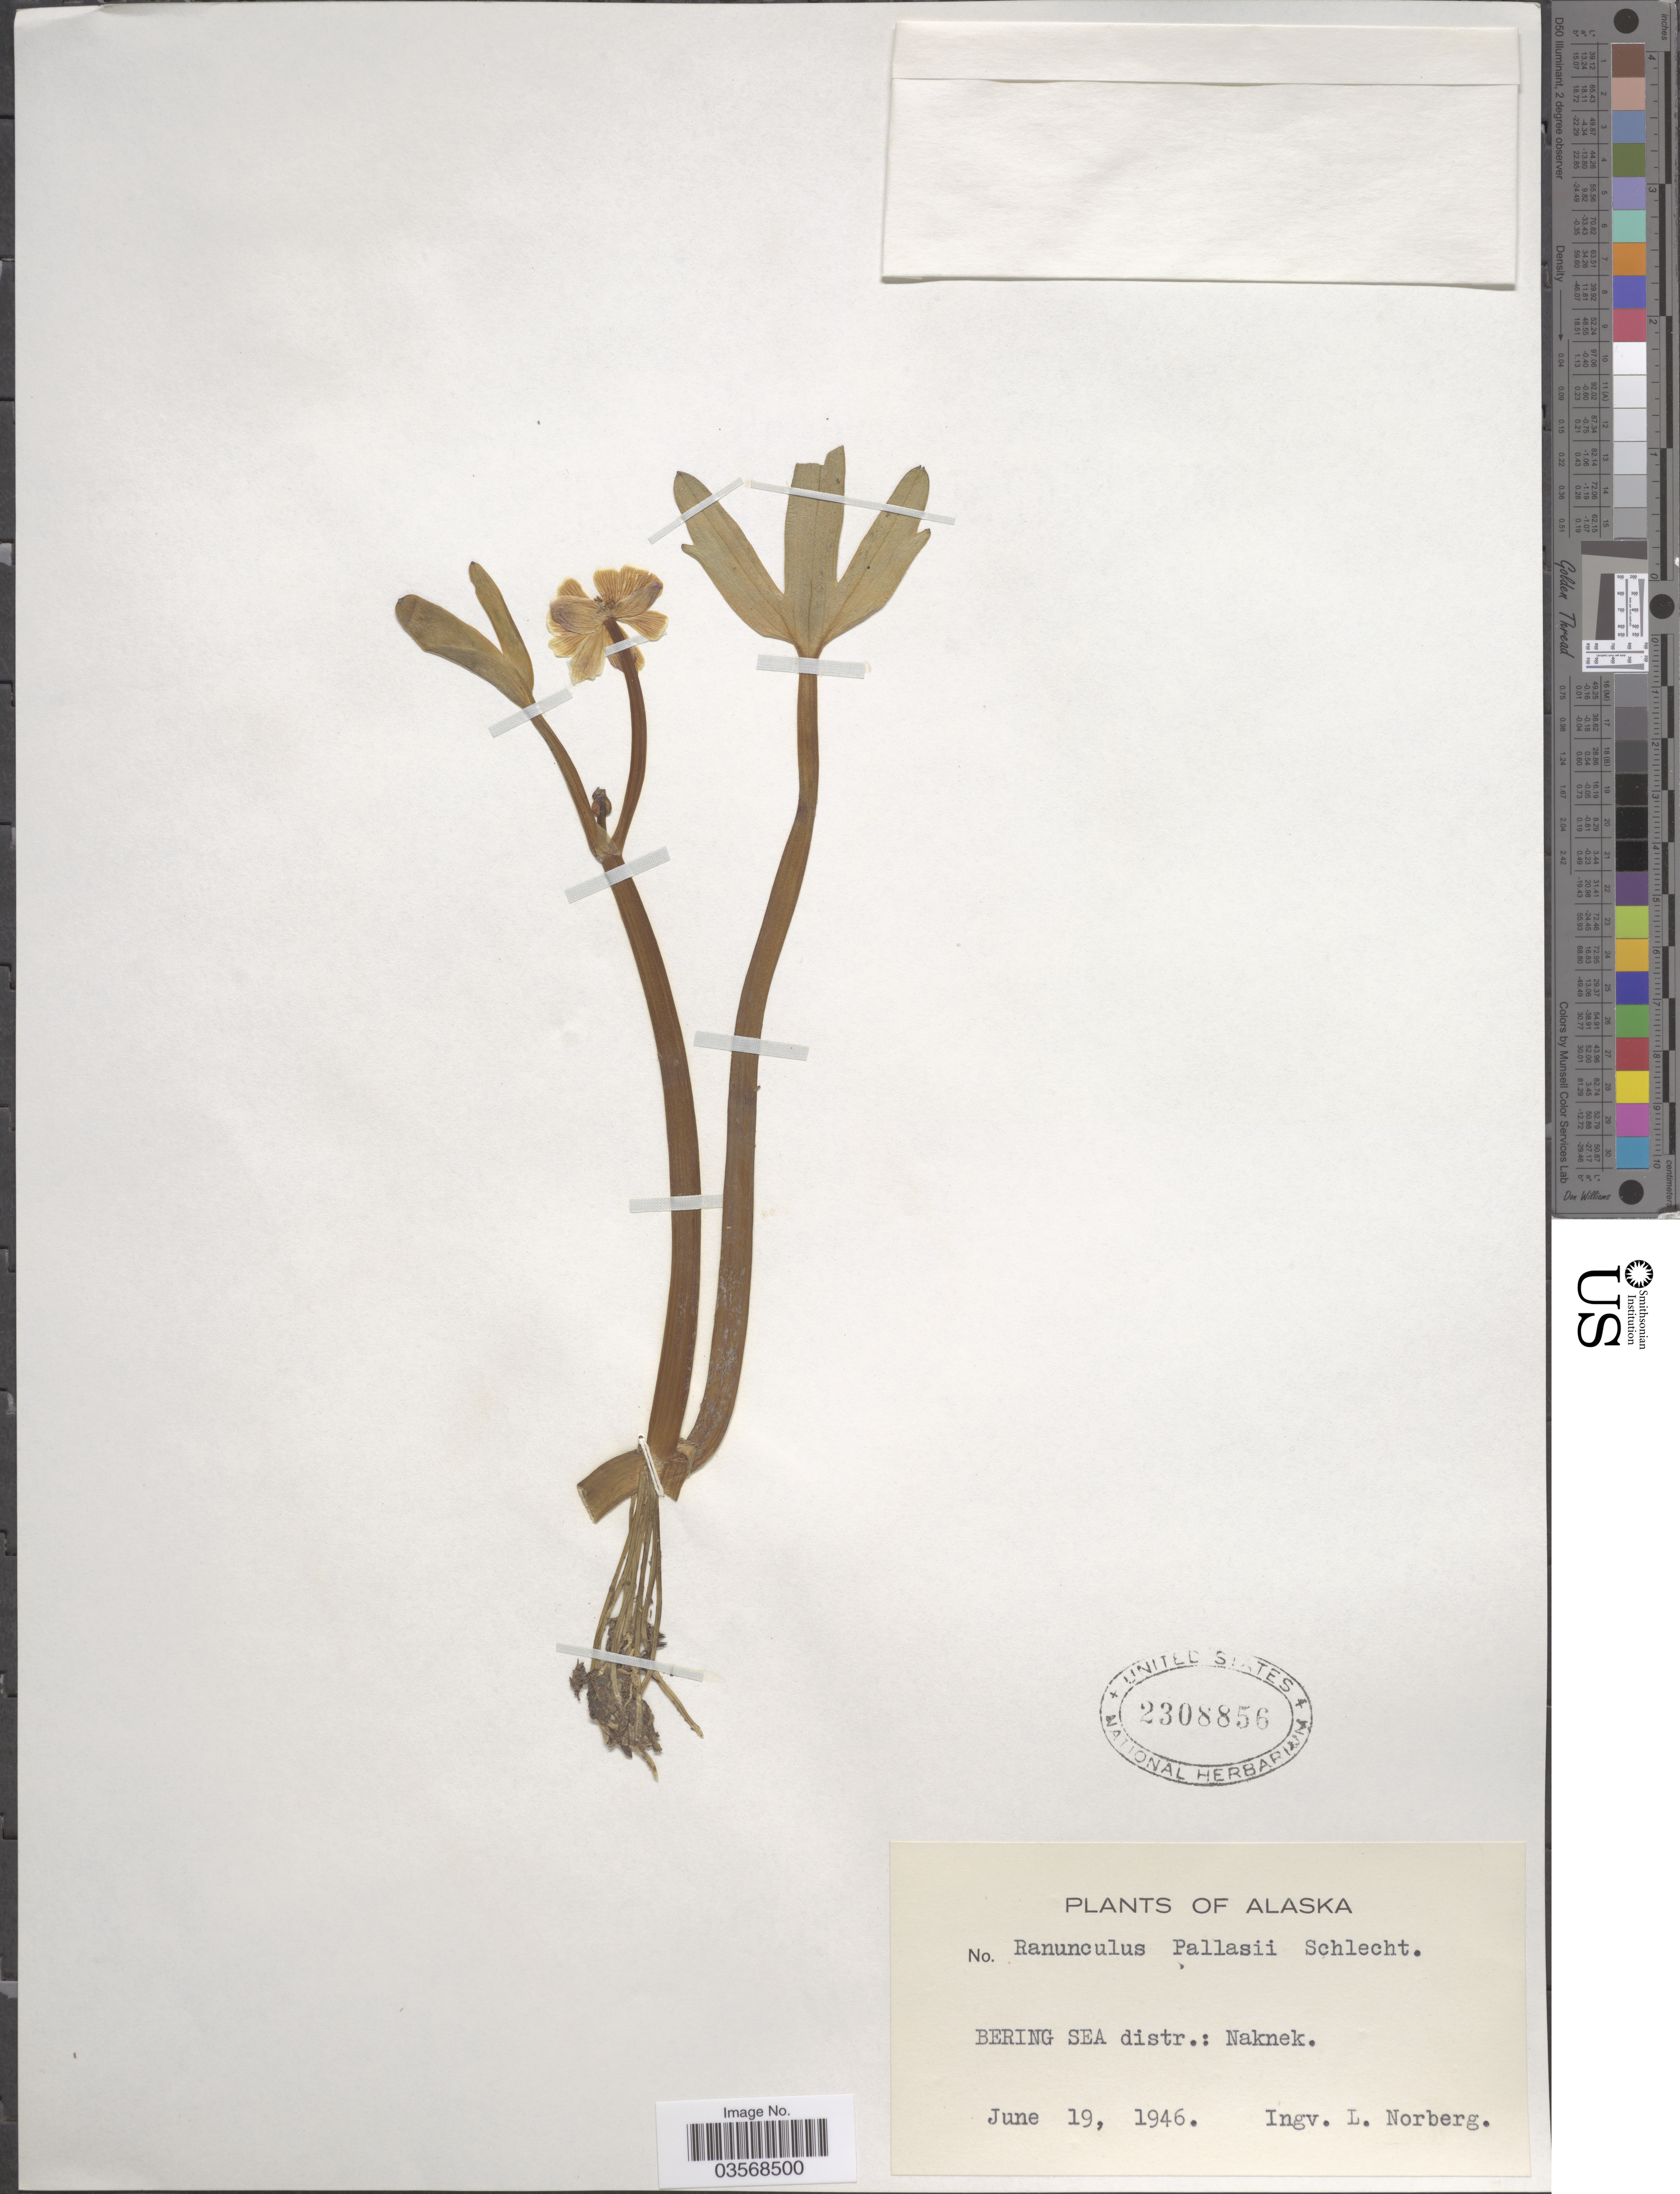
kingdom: Plantae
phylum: Tracheophyta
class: Magnoliopsida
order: Ranunculales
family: Ranunculaceae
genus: Ranunculus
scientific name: Ranunculus pallasii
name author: Schltdl.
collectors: I. Norberg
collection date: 1946-06-19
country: United States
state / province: Alaska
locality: Bering Sea distr.: Naknek.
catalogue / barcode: US 2308856